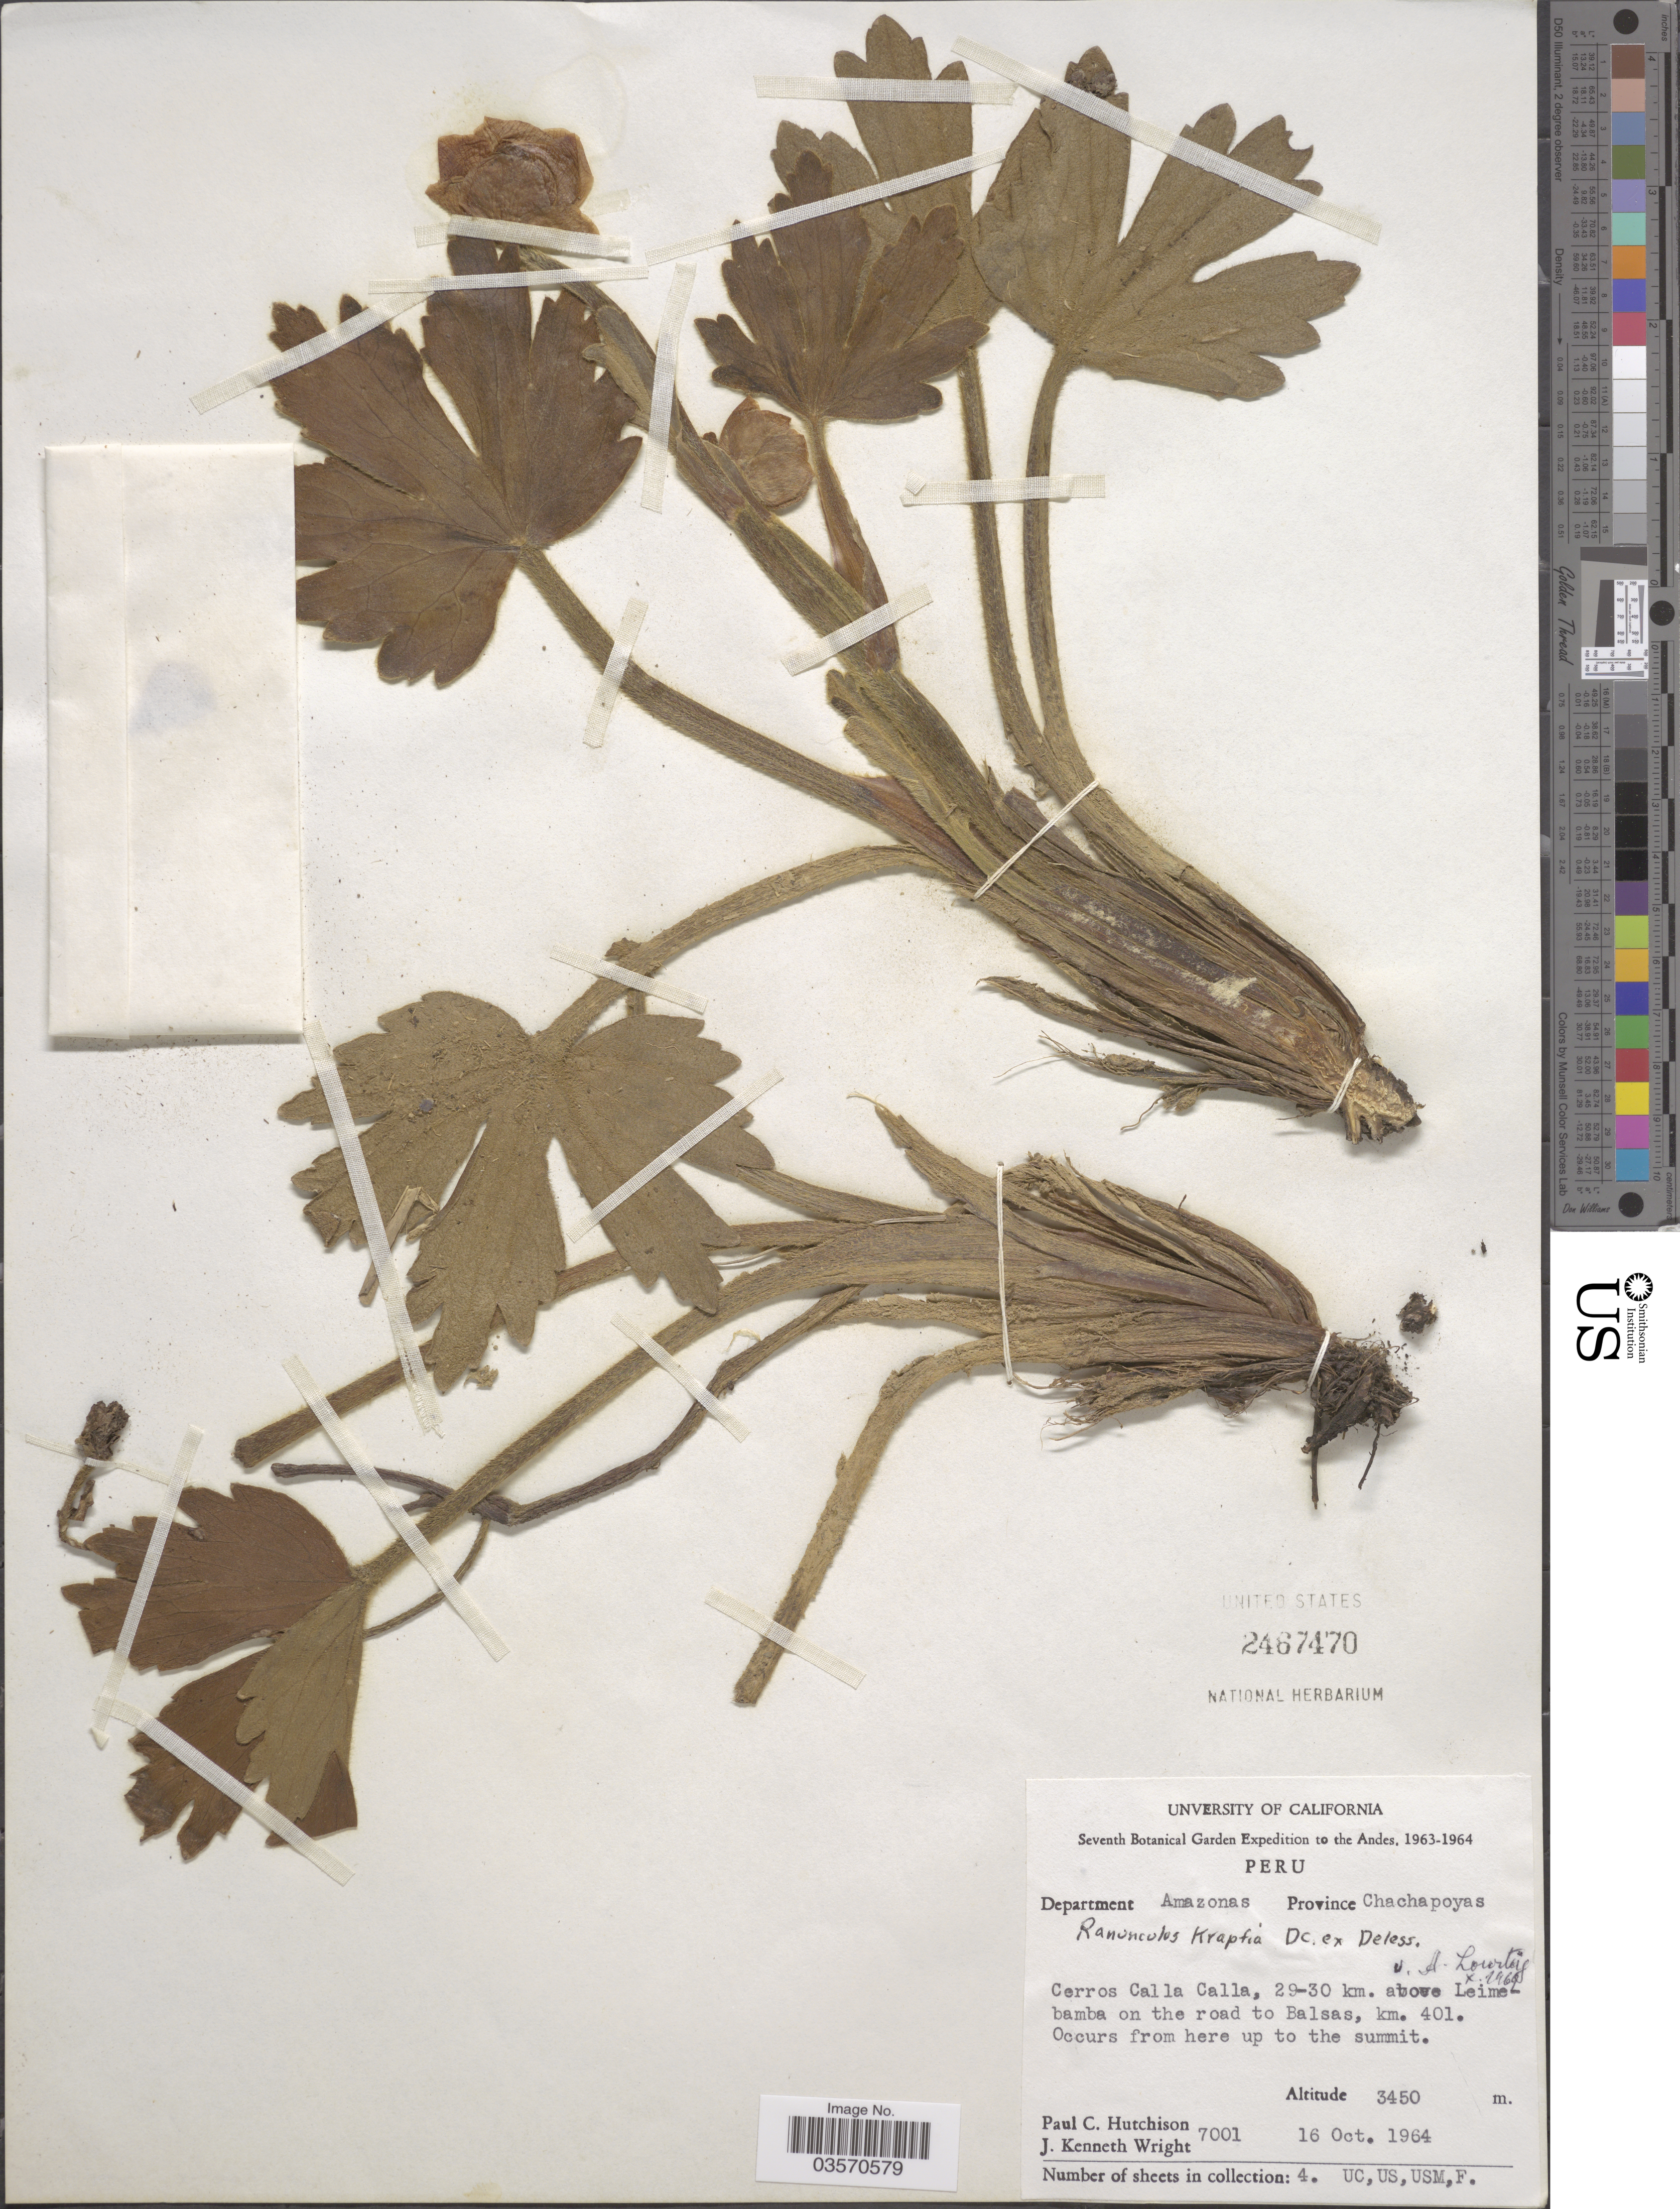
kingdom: Plantae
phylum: Tracheophyta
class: Magnoliopsida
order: Ranunculales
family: Ranunculaceae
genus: Ranunculus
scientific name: Ranunculus krapfia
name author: DC. ex Deless.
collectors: P. C. Hutchison & J. K. Wright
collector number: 7001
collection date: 1964-10-16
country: Peru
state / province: Amazonas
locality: The Andes. Department Amazonas. Province Chachapoyas. Cerros Calla Calla, 29-30 km. above Leimebamba on the road to Balsas, km. 401.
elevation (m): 3450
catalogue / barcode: US 2467470